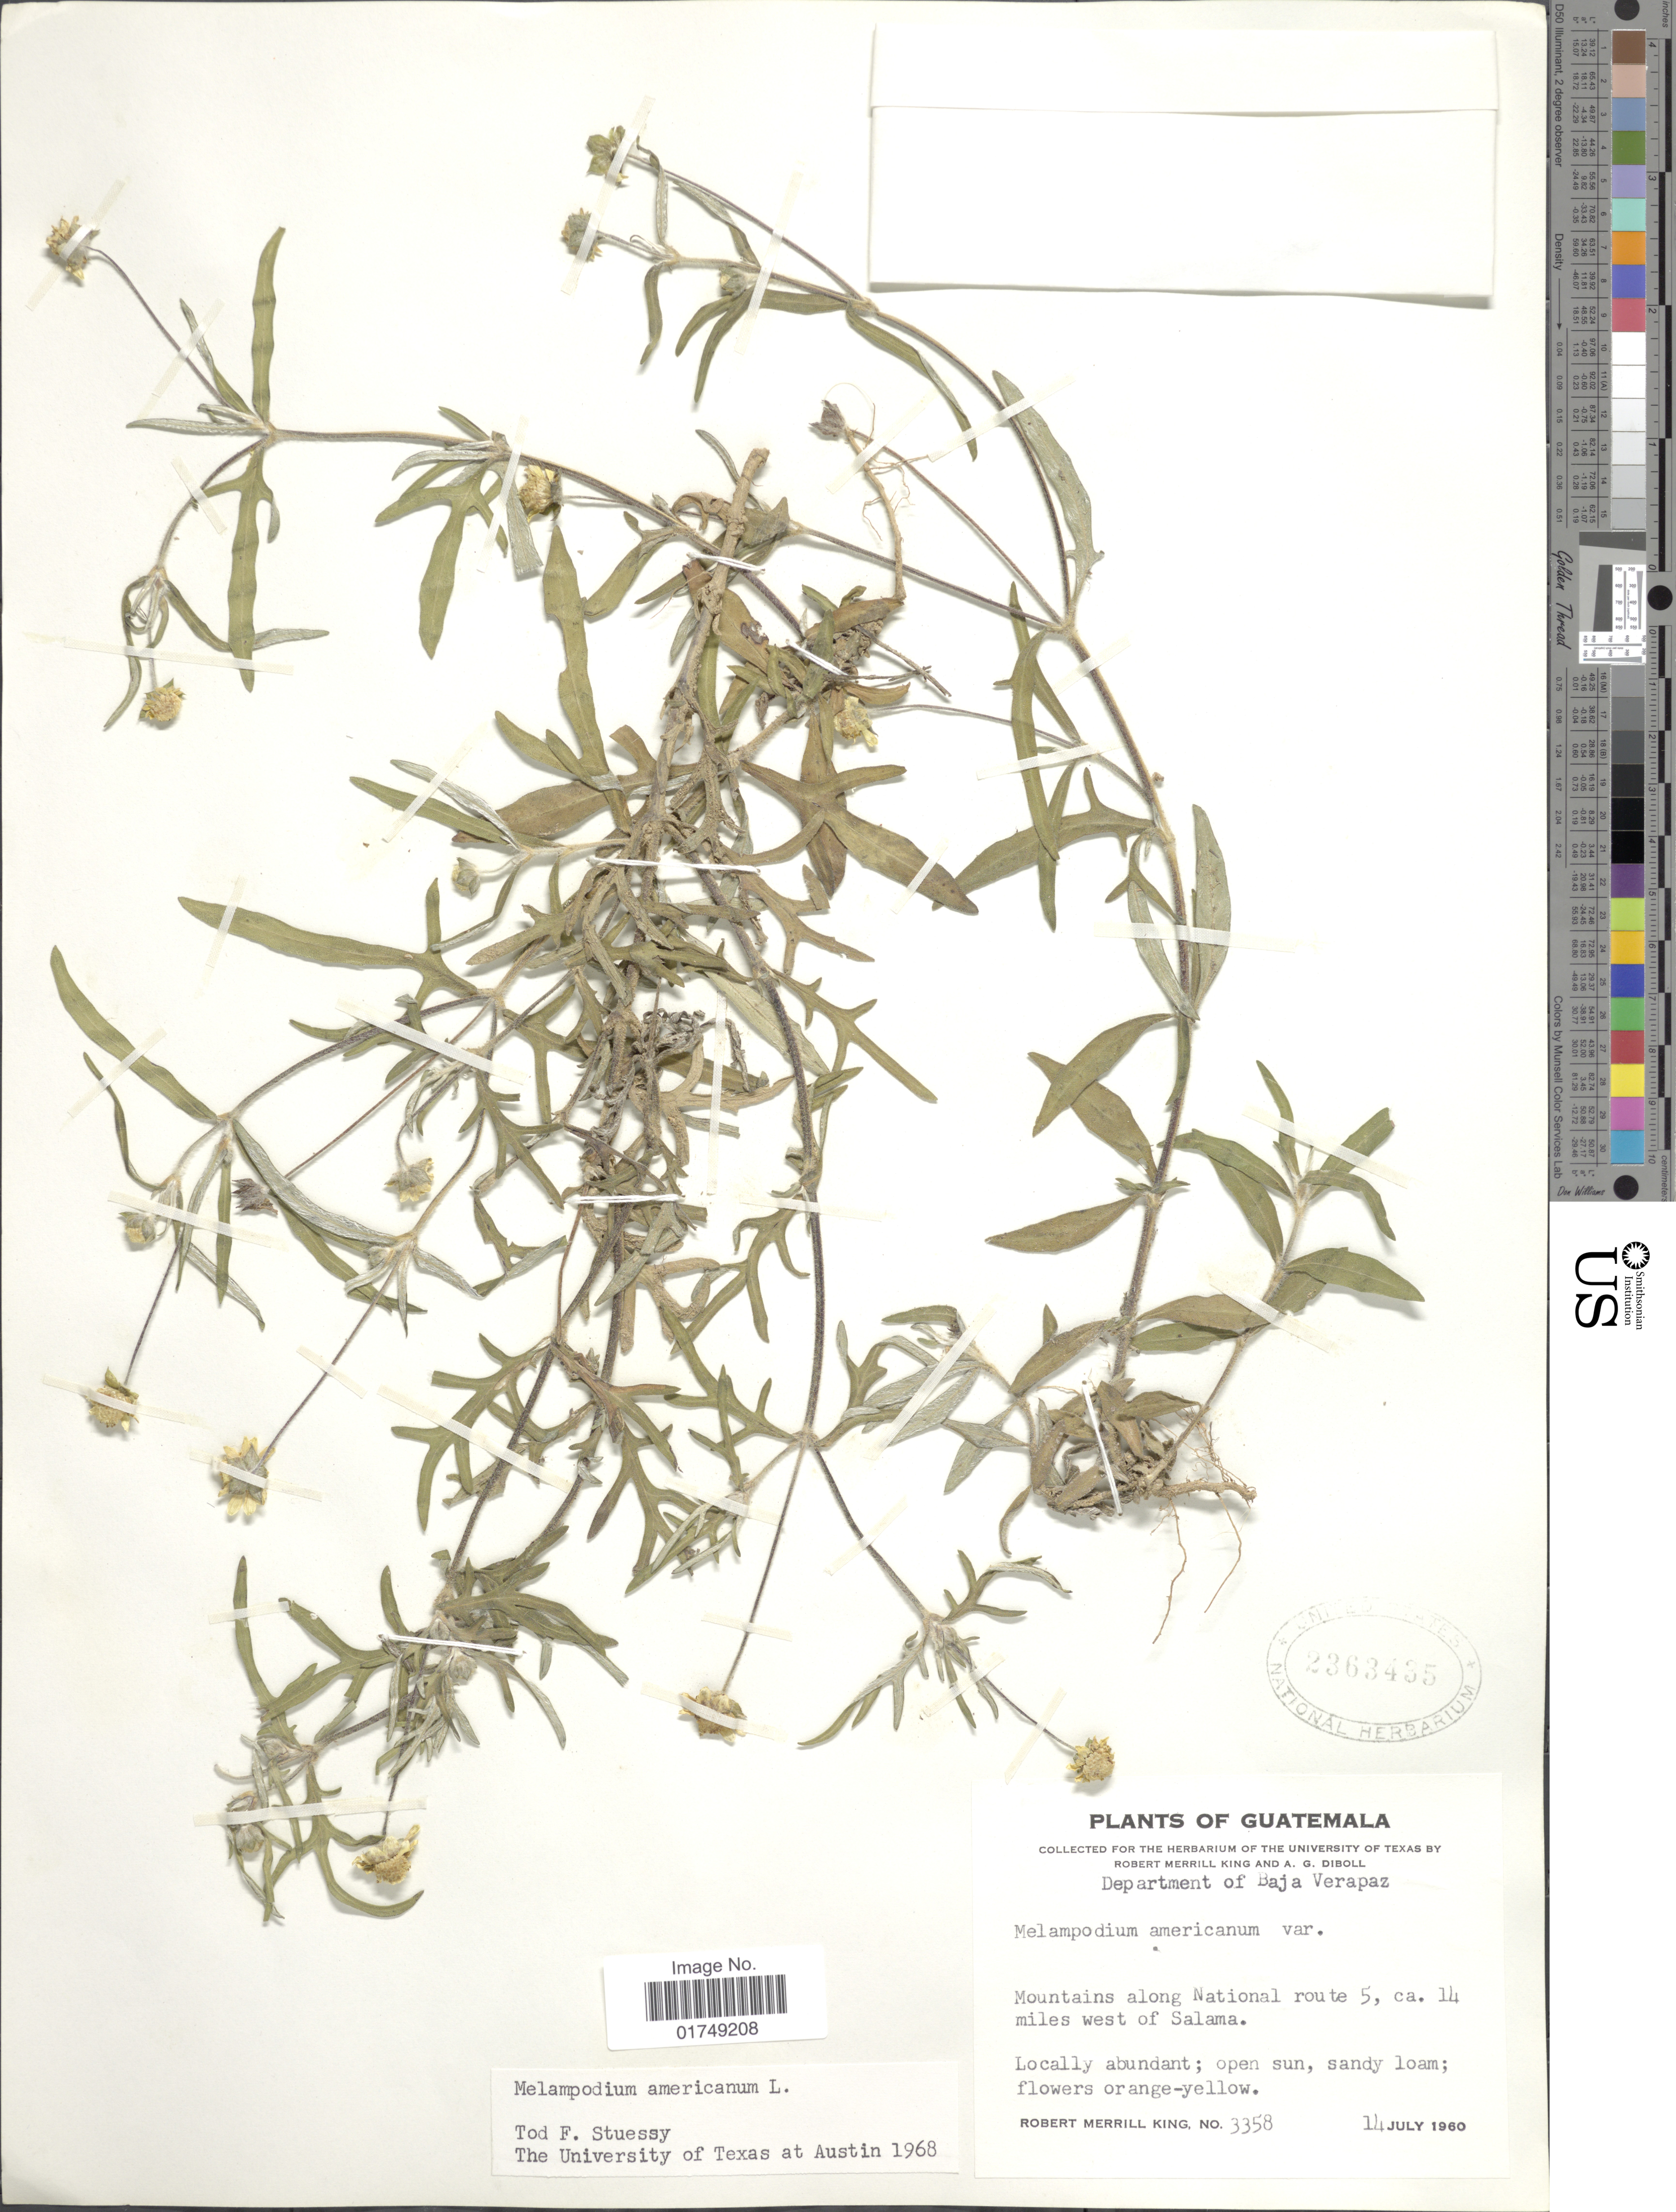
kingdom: Plantae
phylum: Tracheophyta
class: Magnoliopsida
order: Asterales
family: Asteraceae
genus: Melampodium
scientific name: Melampodium americanum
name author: L.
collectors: R. M. King & A. Diboll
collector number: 3358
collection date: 1960-07-14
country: Guatemala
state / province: Baja Verapaz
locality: Mountains along National route 5, ca 14 miles west of Salama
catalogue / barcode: US 2363435